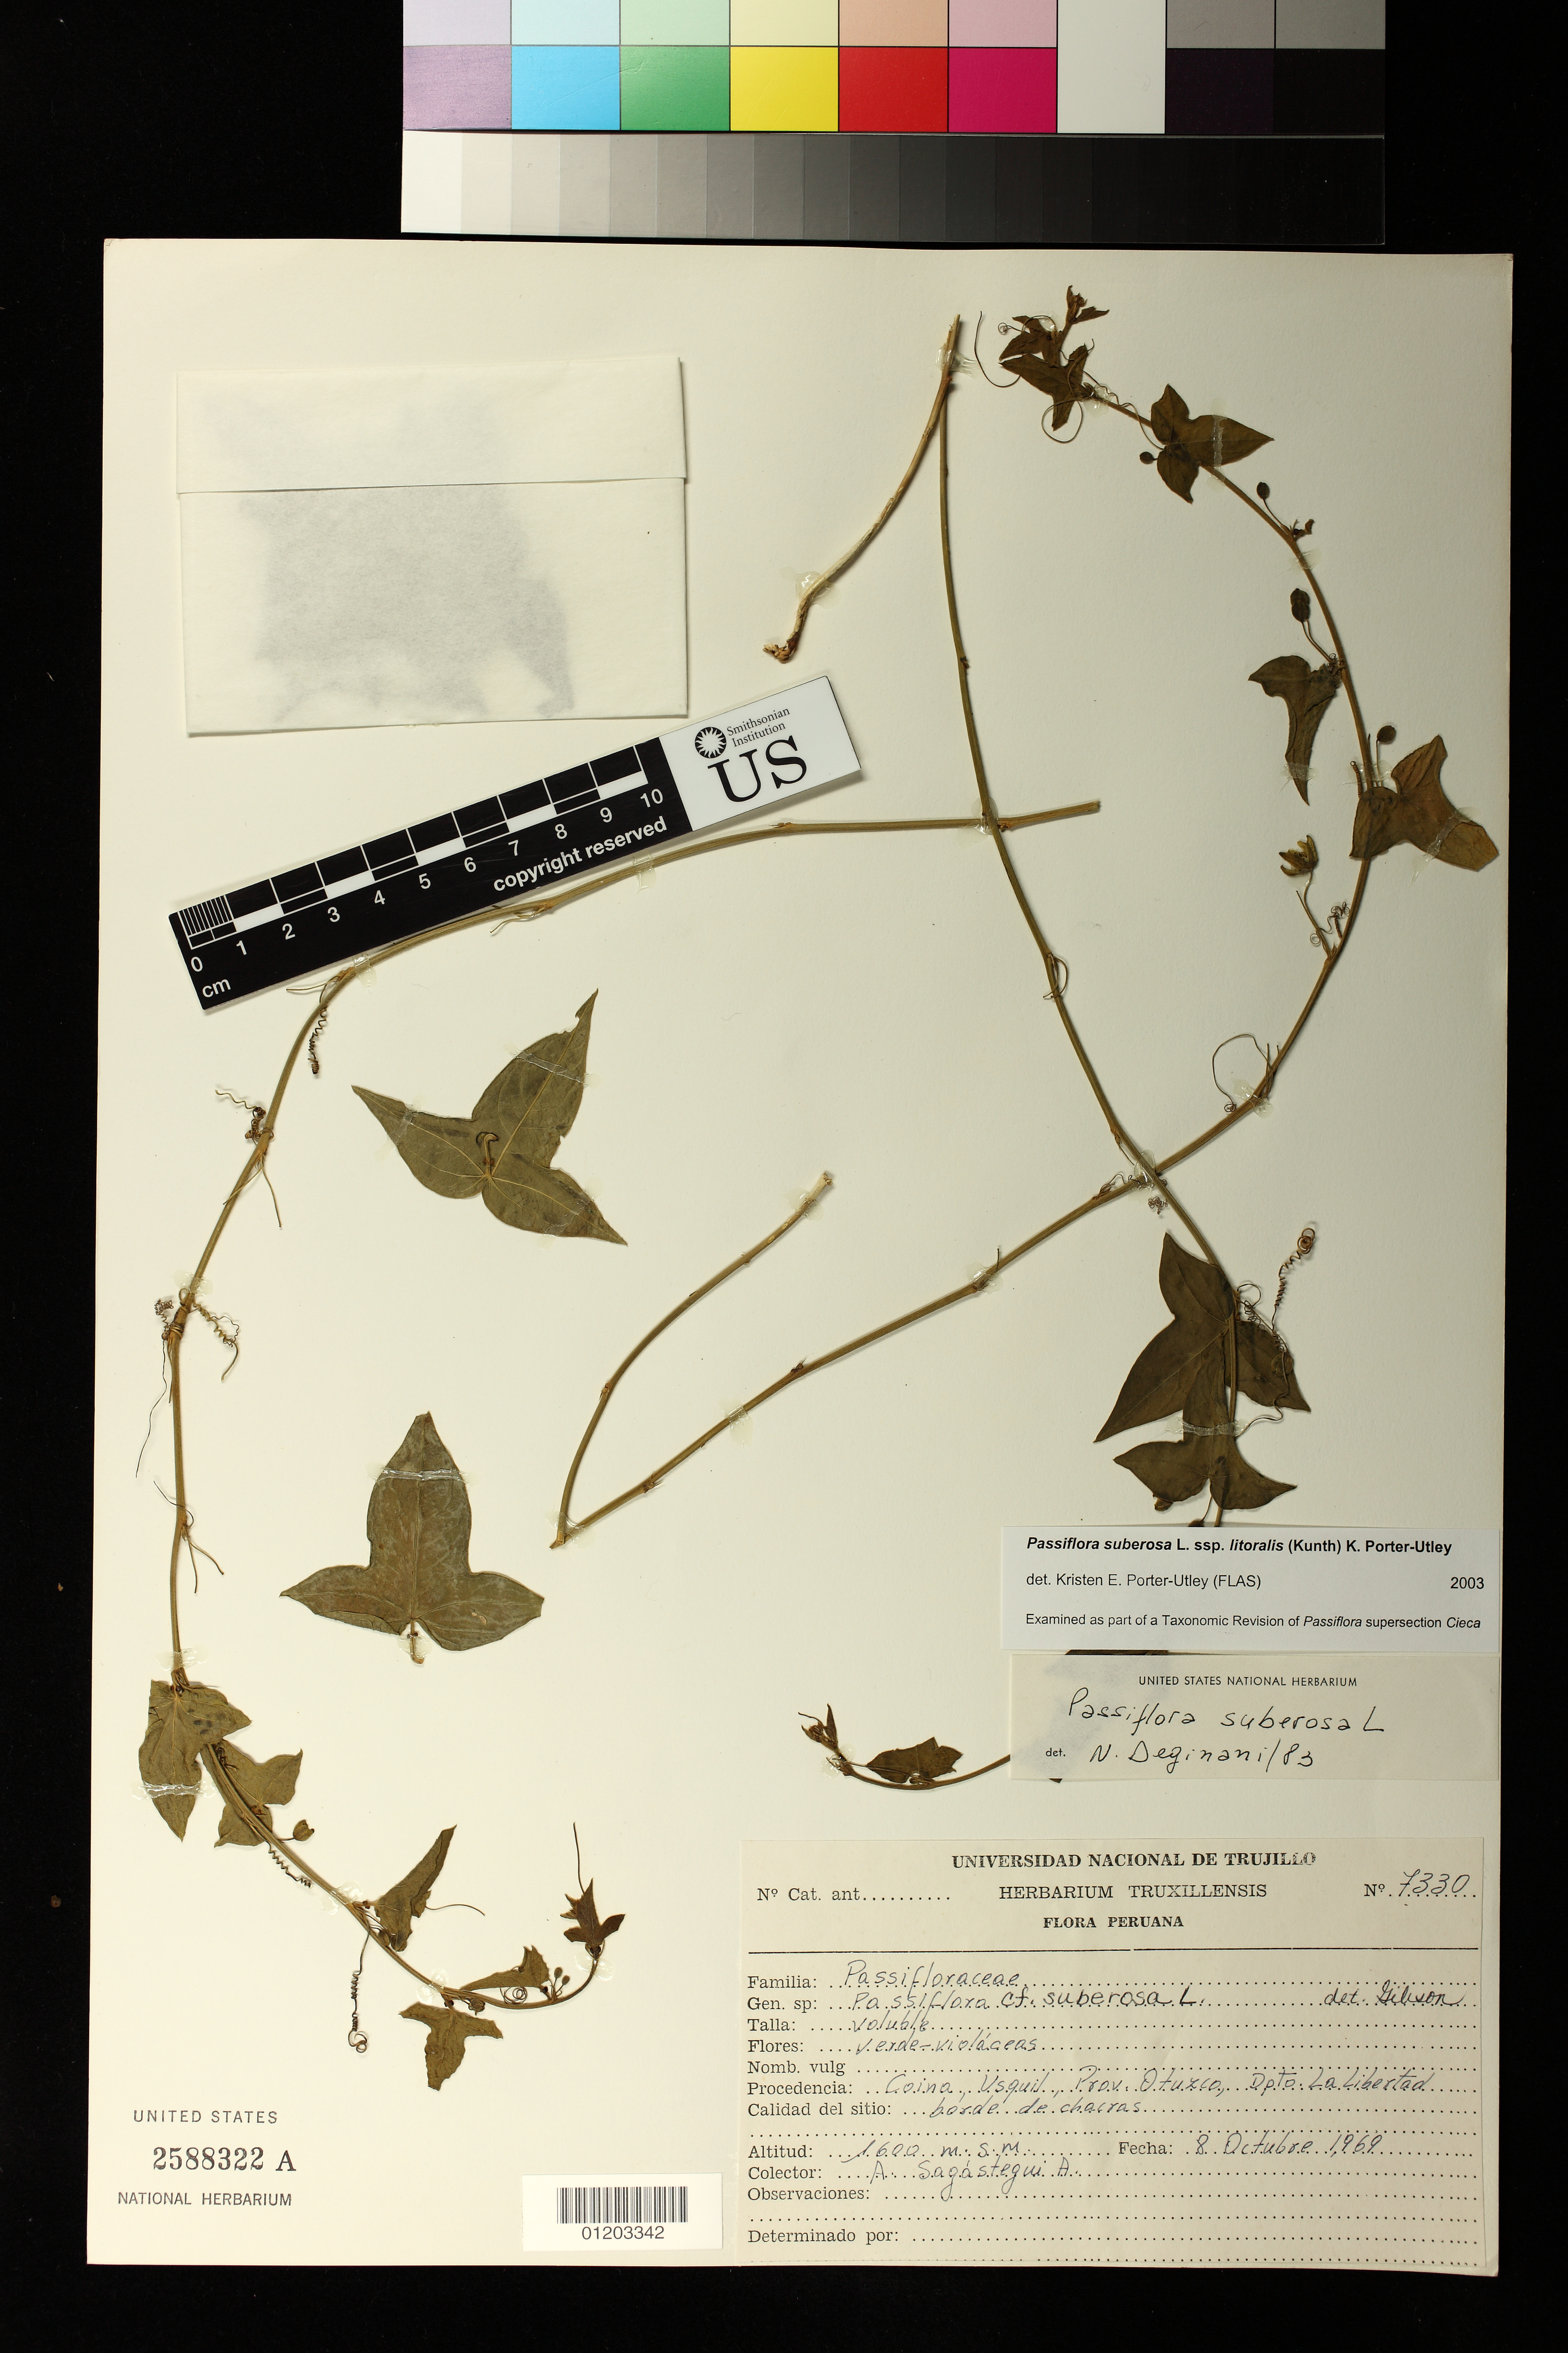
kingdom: Plantae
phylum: Tracheophyta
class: Magnoliopsida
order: Malpighiales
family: Passifloraceae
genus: Passiflora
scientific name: Passiflora suberosa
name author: L.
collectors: A. Sagástegui A.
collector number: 7330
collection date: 1969-10-08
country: Peru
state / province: La Libertad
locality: Prov. Otuzco. Coina, Usquil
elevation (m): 1600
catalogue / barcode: US 2588322A